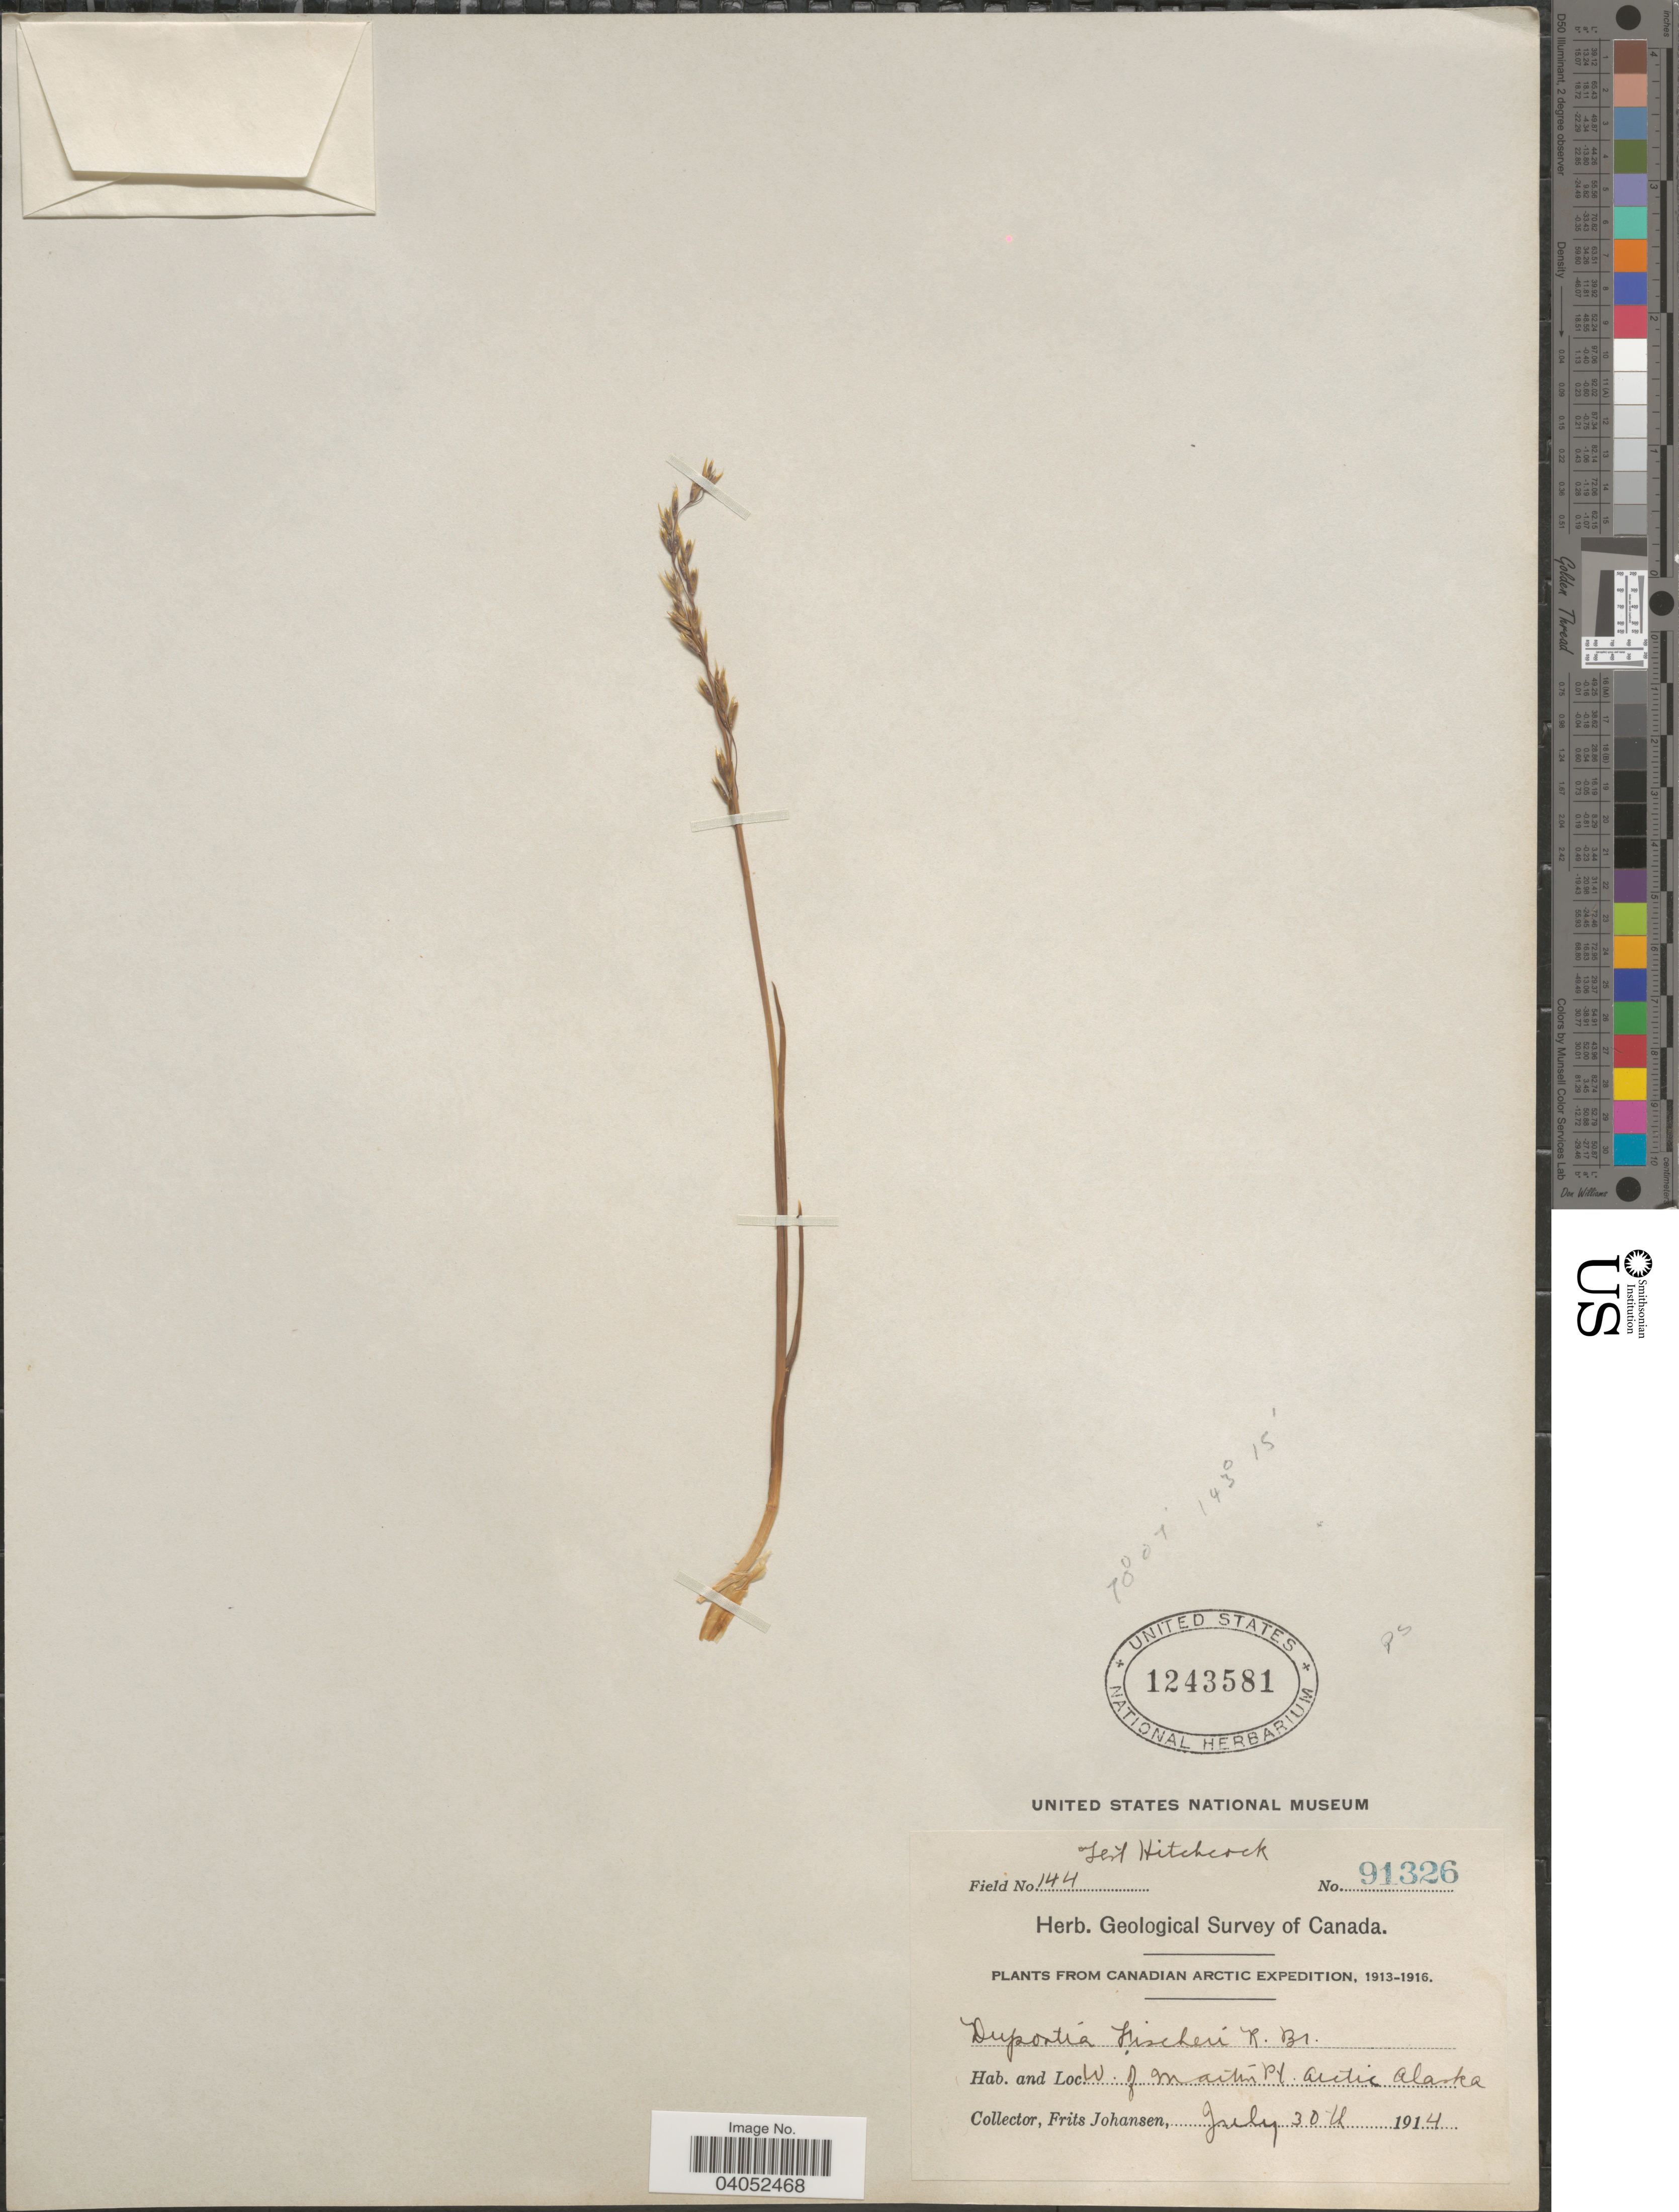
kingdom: Plantae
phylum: Tracheophyta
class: Liliopsida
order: Poales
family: Poaceae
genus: Dupontia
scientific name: Dupontia micrantha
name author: Holm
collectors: F. Johansen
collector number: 91326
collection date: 1914-07-30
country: United States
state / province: Alaska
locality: W. of Martin Pt. Arctic Alaska.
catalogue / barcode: US 1243581